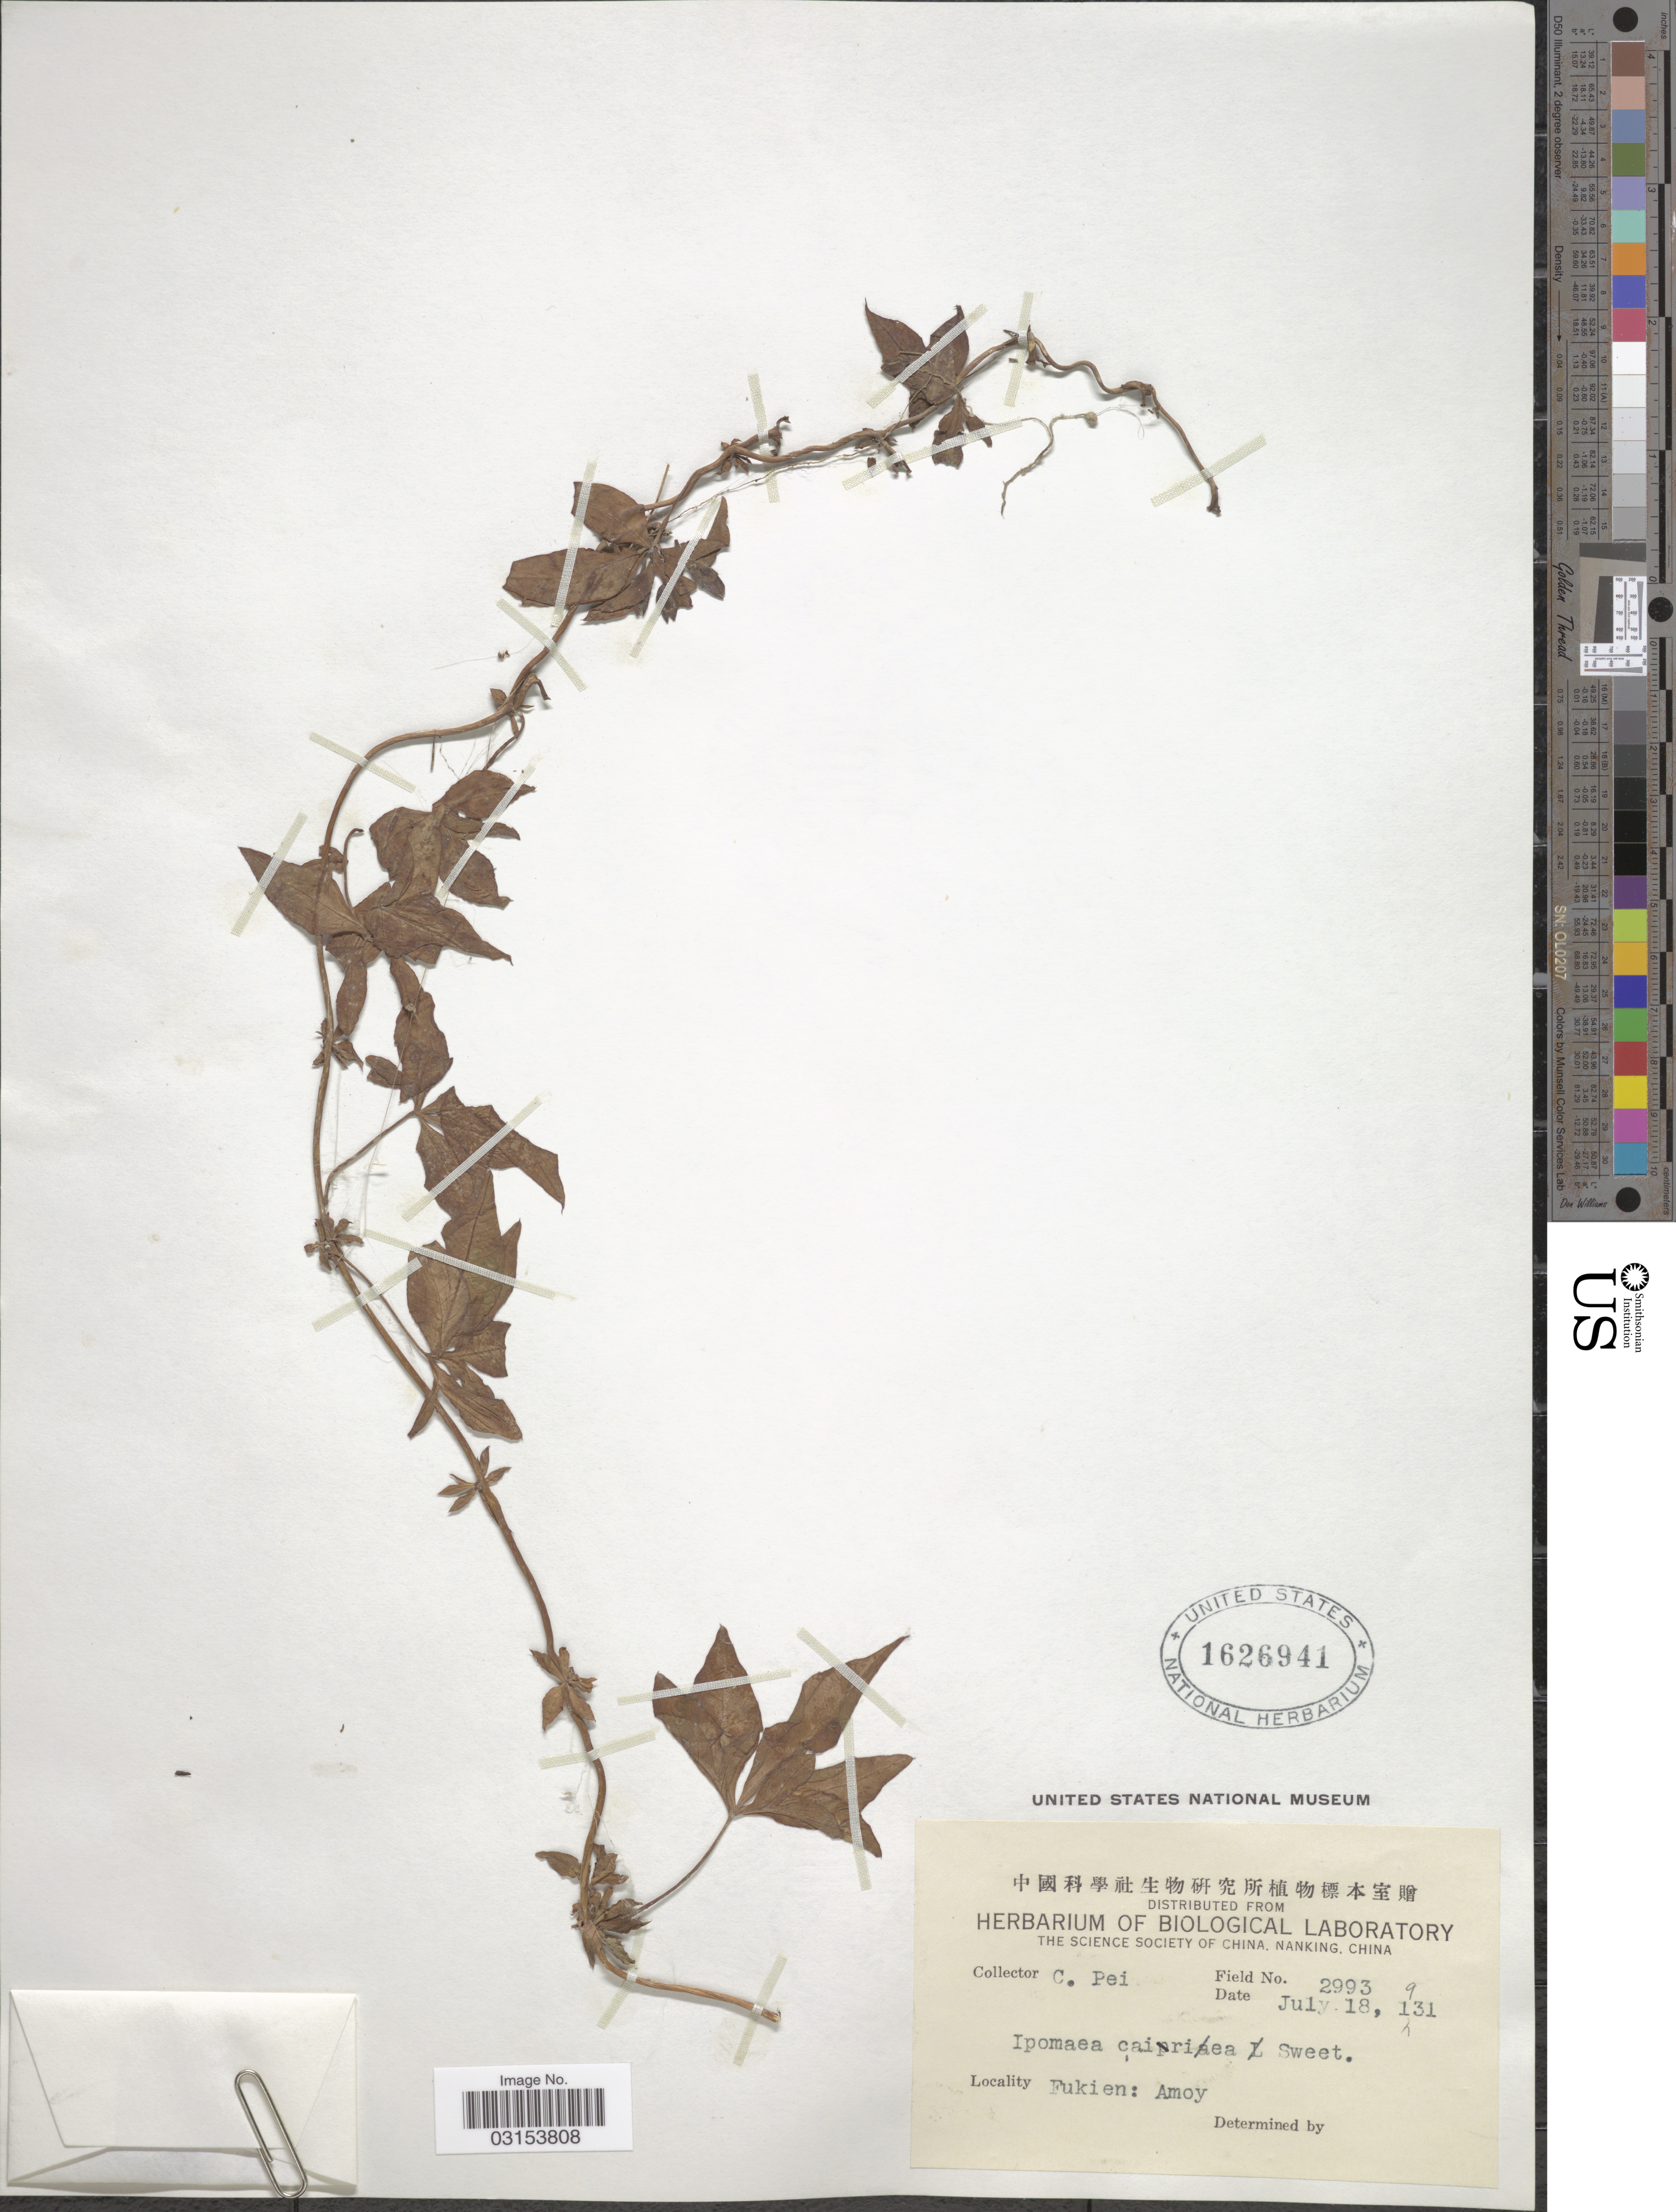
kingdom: Plantae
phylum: Tracheophyta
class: Magnoliopsida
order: Solanales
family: Convolvulaceae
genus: Ipomoea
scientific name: Ipomoea cairica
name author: (L.) Sweet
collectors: C. P'ei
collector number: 2993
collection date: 1931-07-18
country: China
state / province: Fujian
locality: Fukien: Amoy.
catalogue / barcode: US 1626941